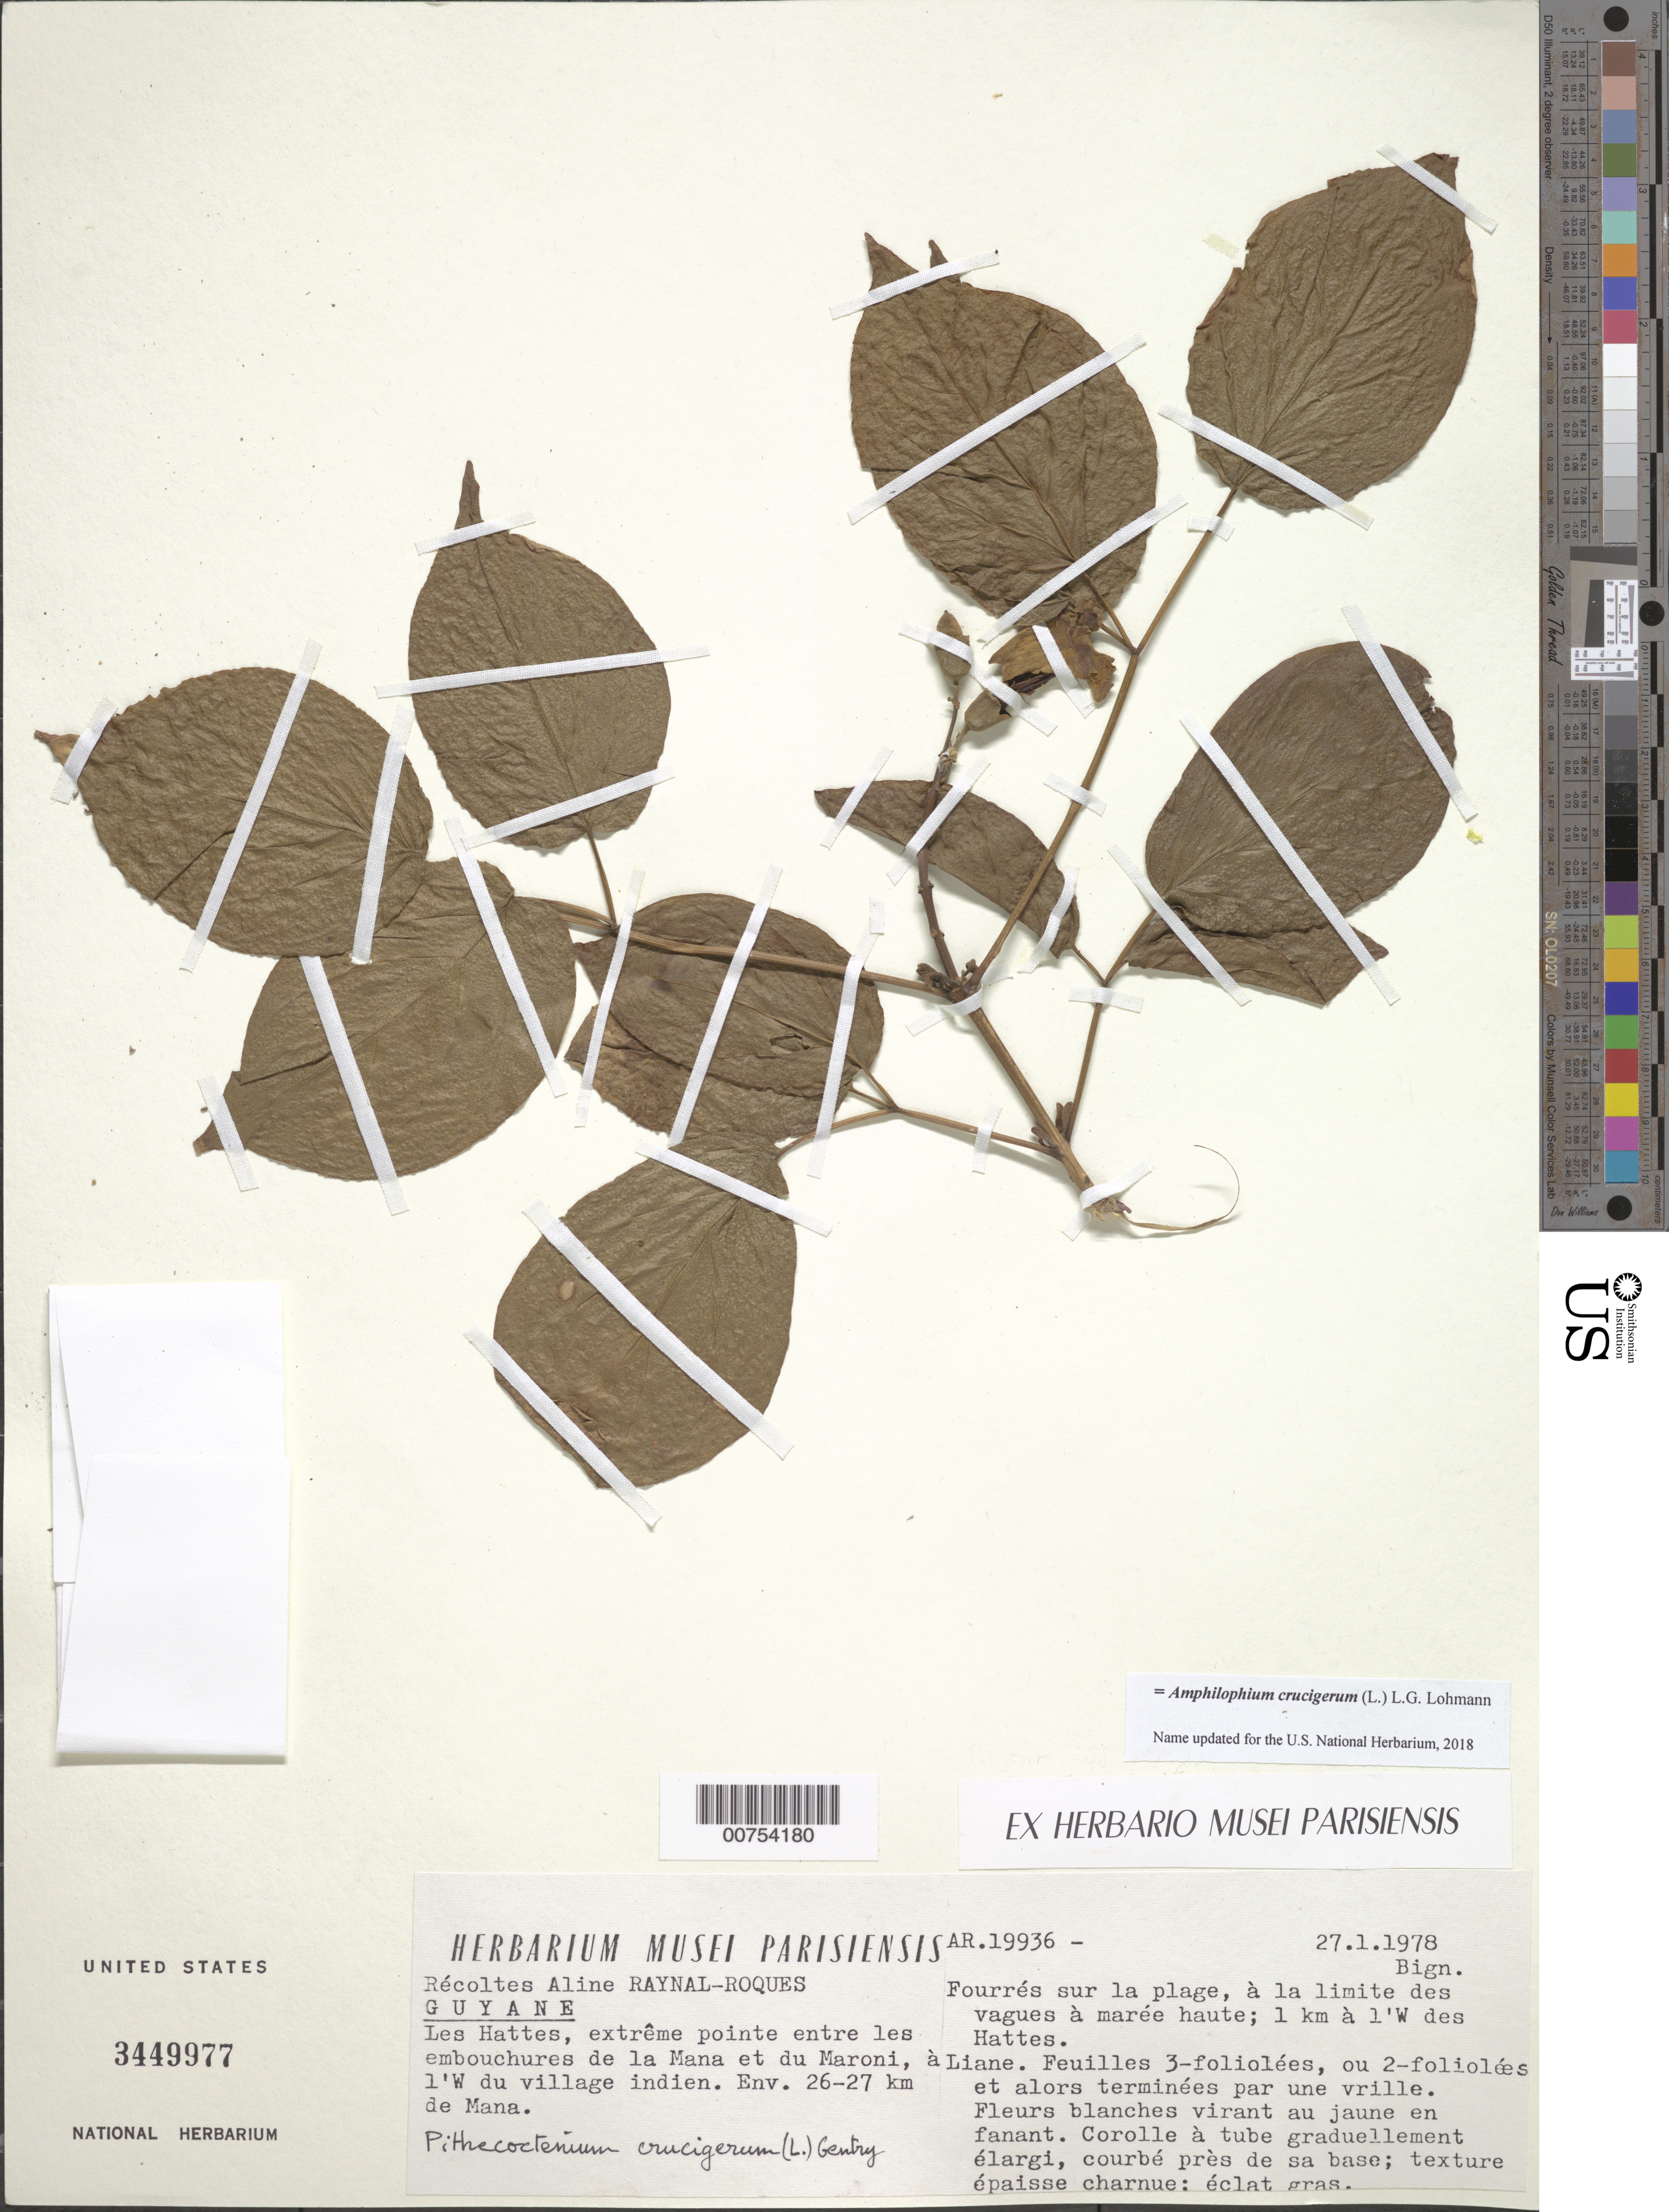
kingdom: Plantae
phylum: Tracheophyta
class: Magnoliopsida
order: Lamiales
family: Bignoniaceae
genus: Amphilophium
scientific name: Amphilophium crucigerum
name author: (L.) L.G. Lohmann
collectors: A. M. Raynal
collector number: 19936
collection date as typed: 27-Jan-78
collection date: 1978-01-27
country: French Guiana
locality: Les Hattes, env. 26-27 km de Mana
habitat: Fourres sur la plage, a la limite des vagues a maree haute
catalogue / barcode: US 3449977